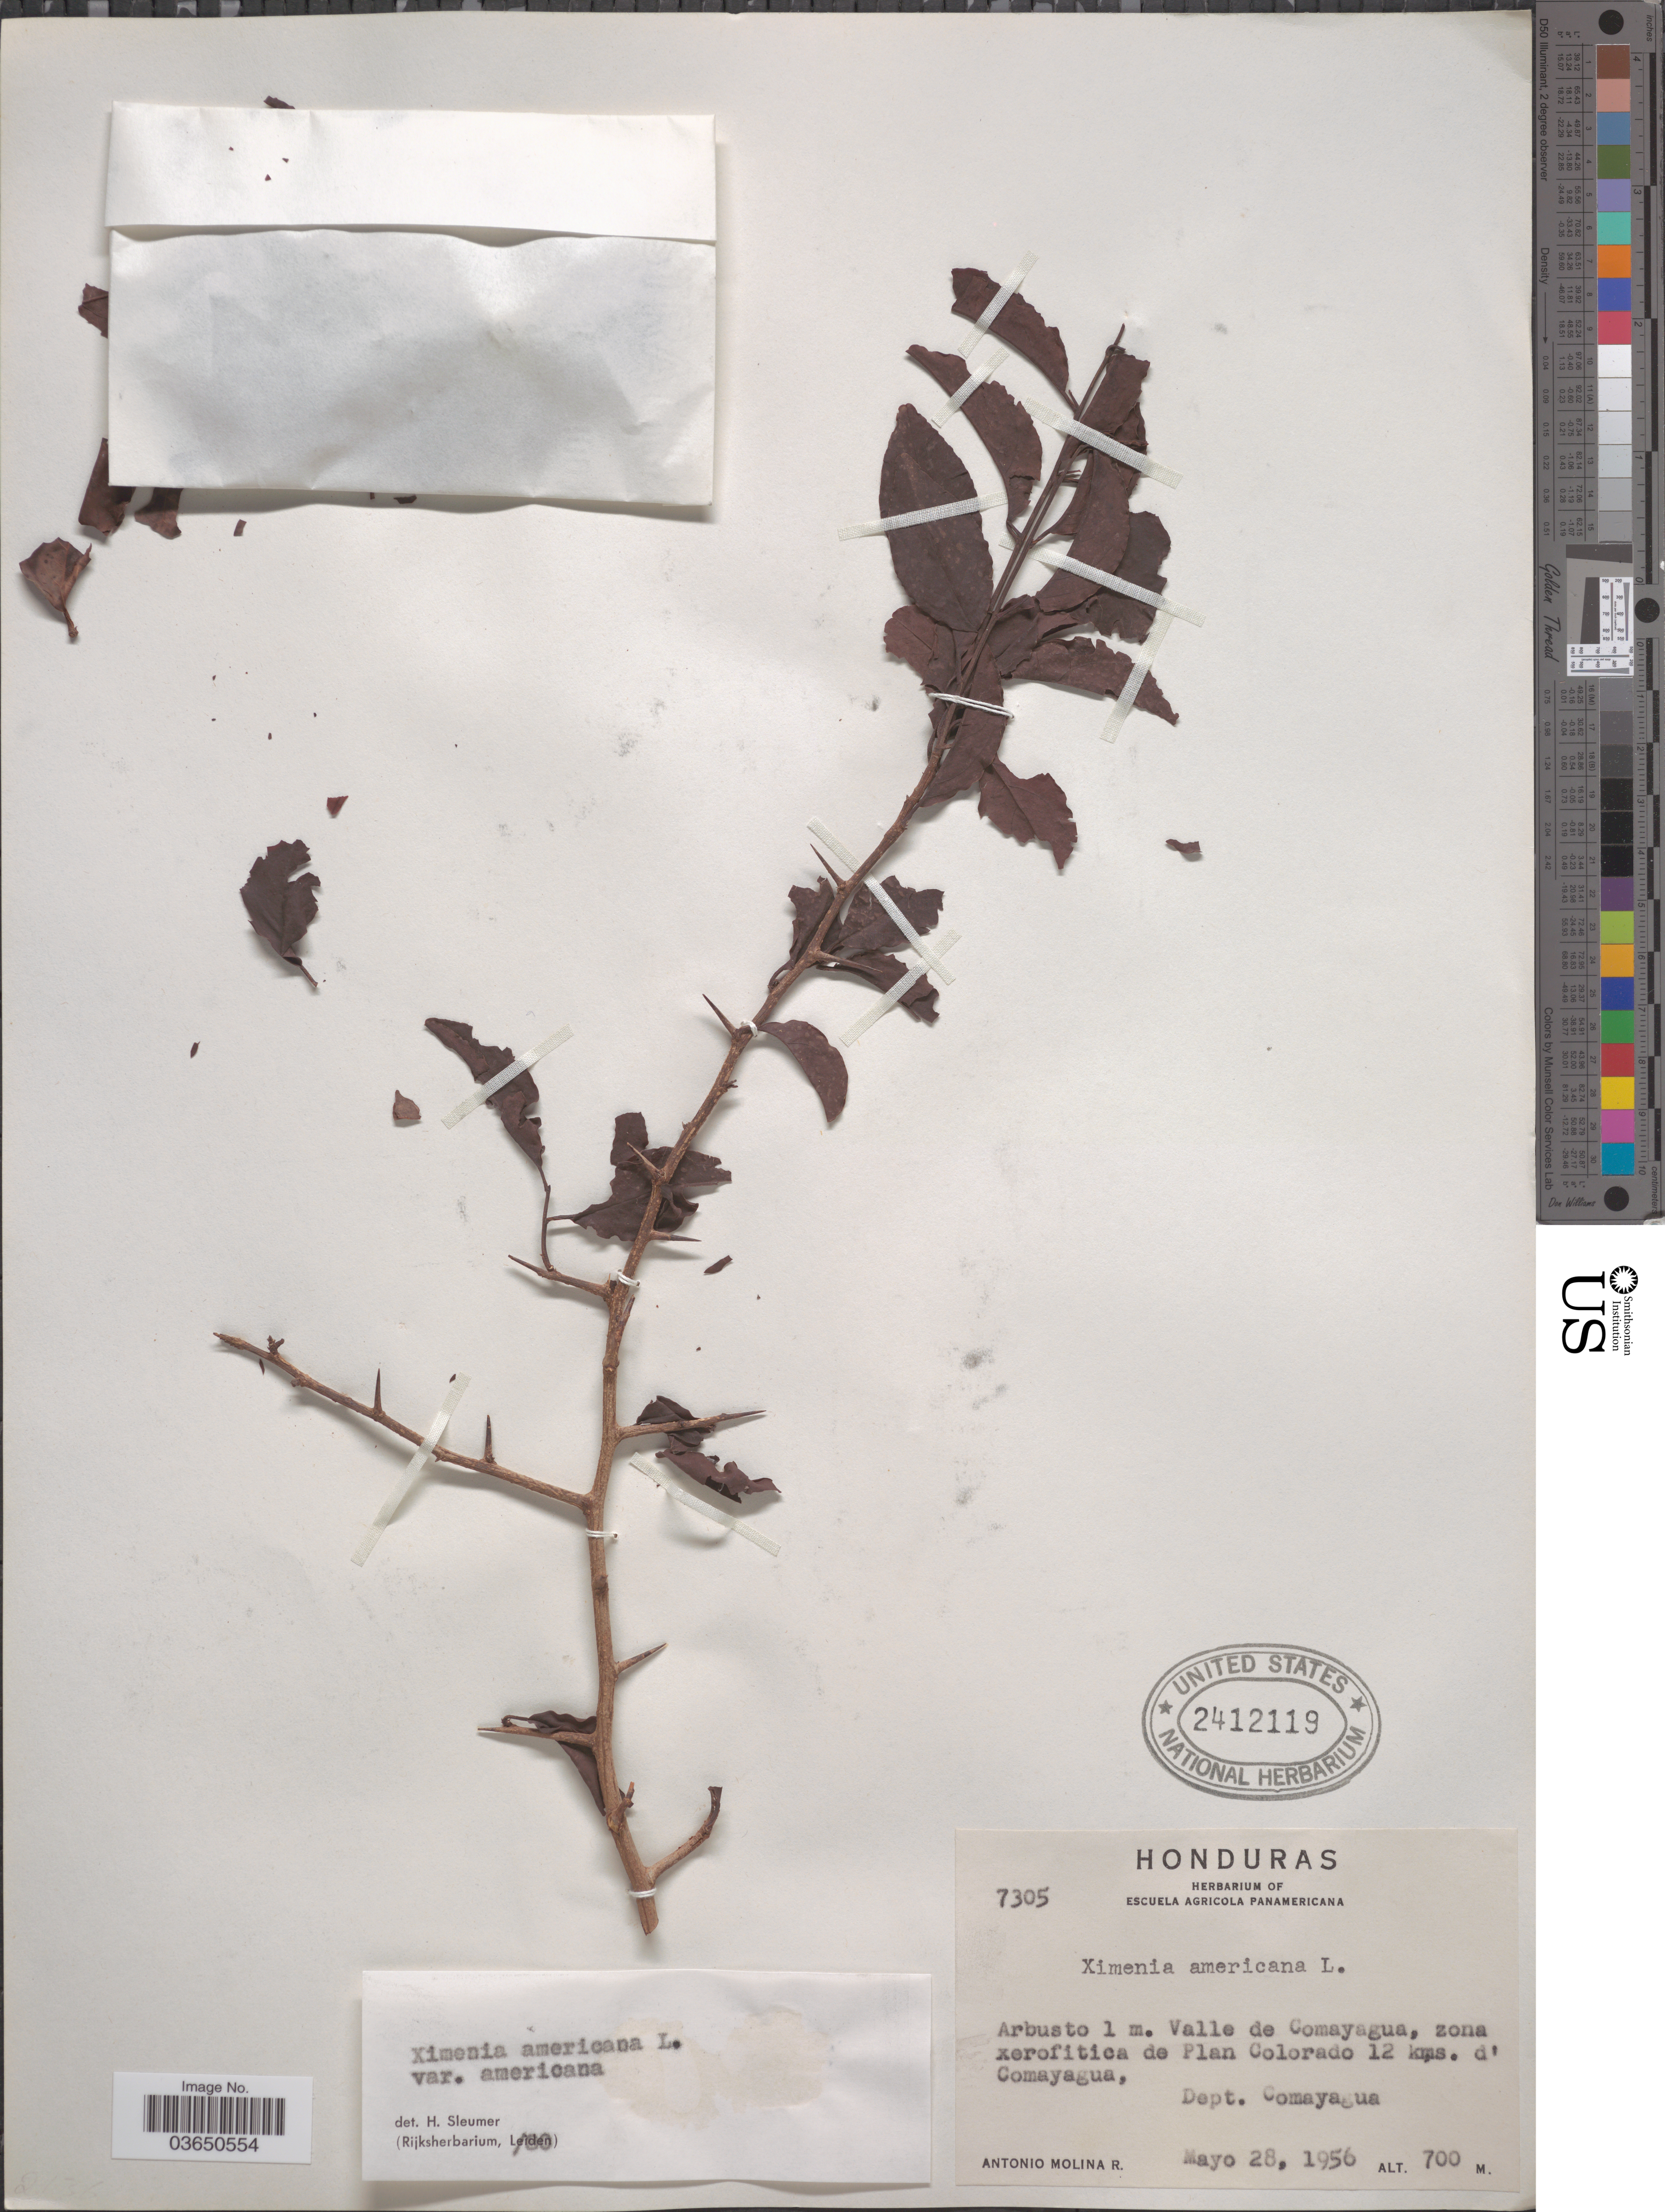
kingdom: Plantae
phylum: Tracheophyta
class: Magnoliopsida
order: Santalales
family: Ximeniaceae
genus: Ximenia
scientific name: Ximenia americana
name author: L.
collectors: A. Molina R.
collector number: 7305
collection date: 1956-05-28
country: Honduras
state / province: Comayagua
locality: Valle de Comayagua, zone xerofitica de Plan Colorado 12 kms. d'Comayagua, Dept. Comayagua.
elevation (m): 700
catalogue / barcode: US 2412119